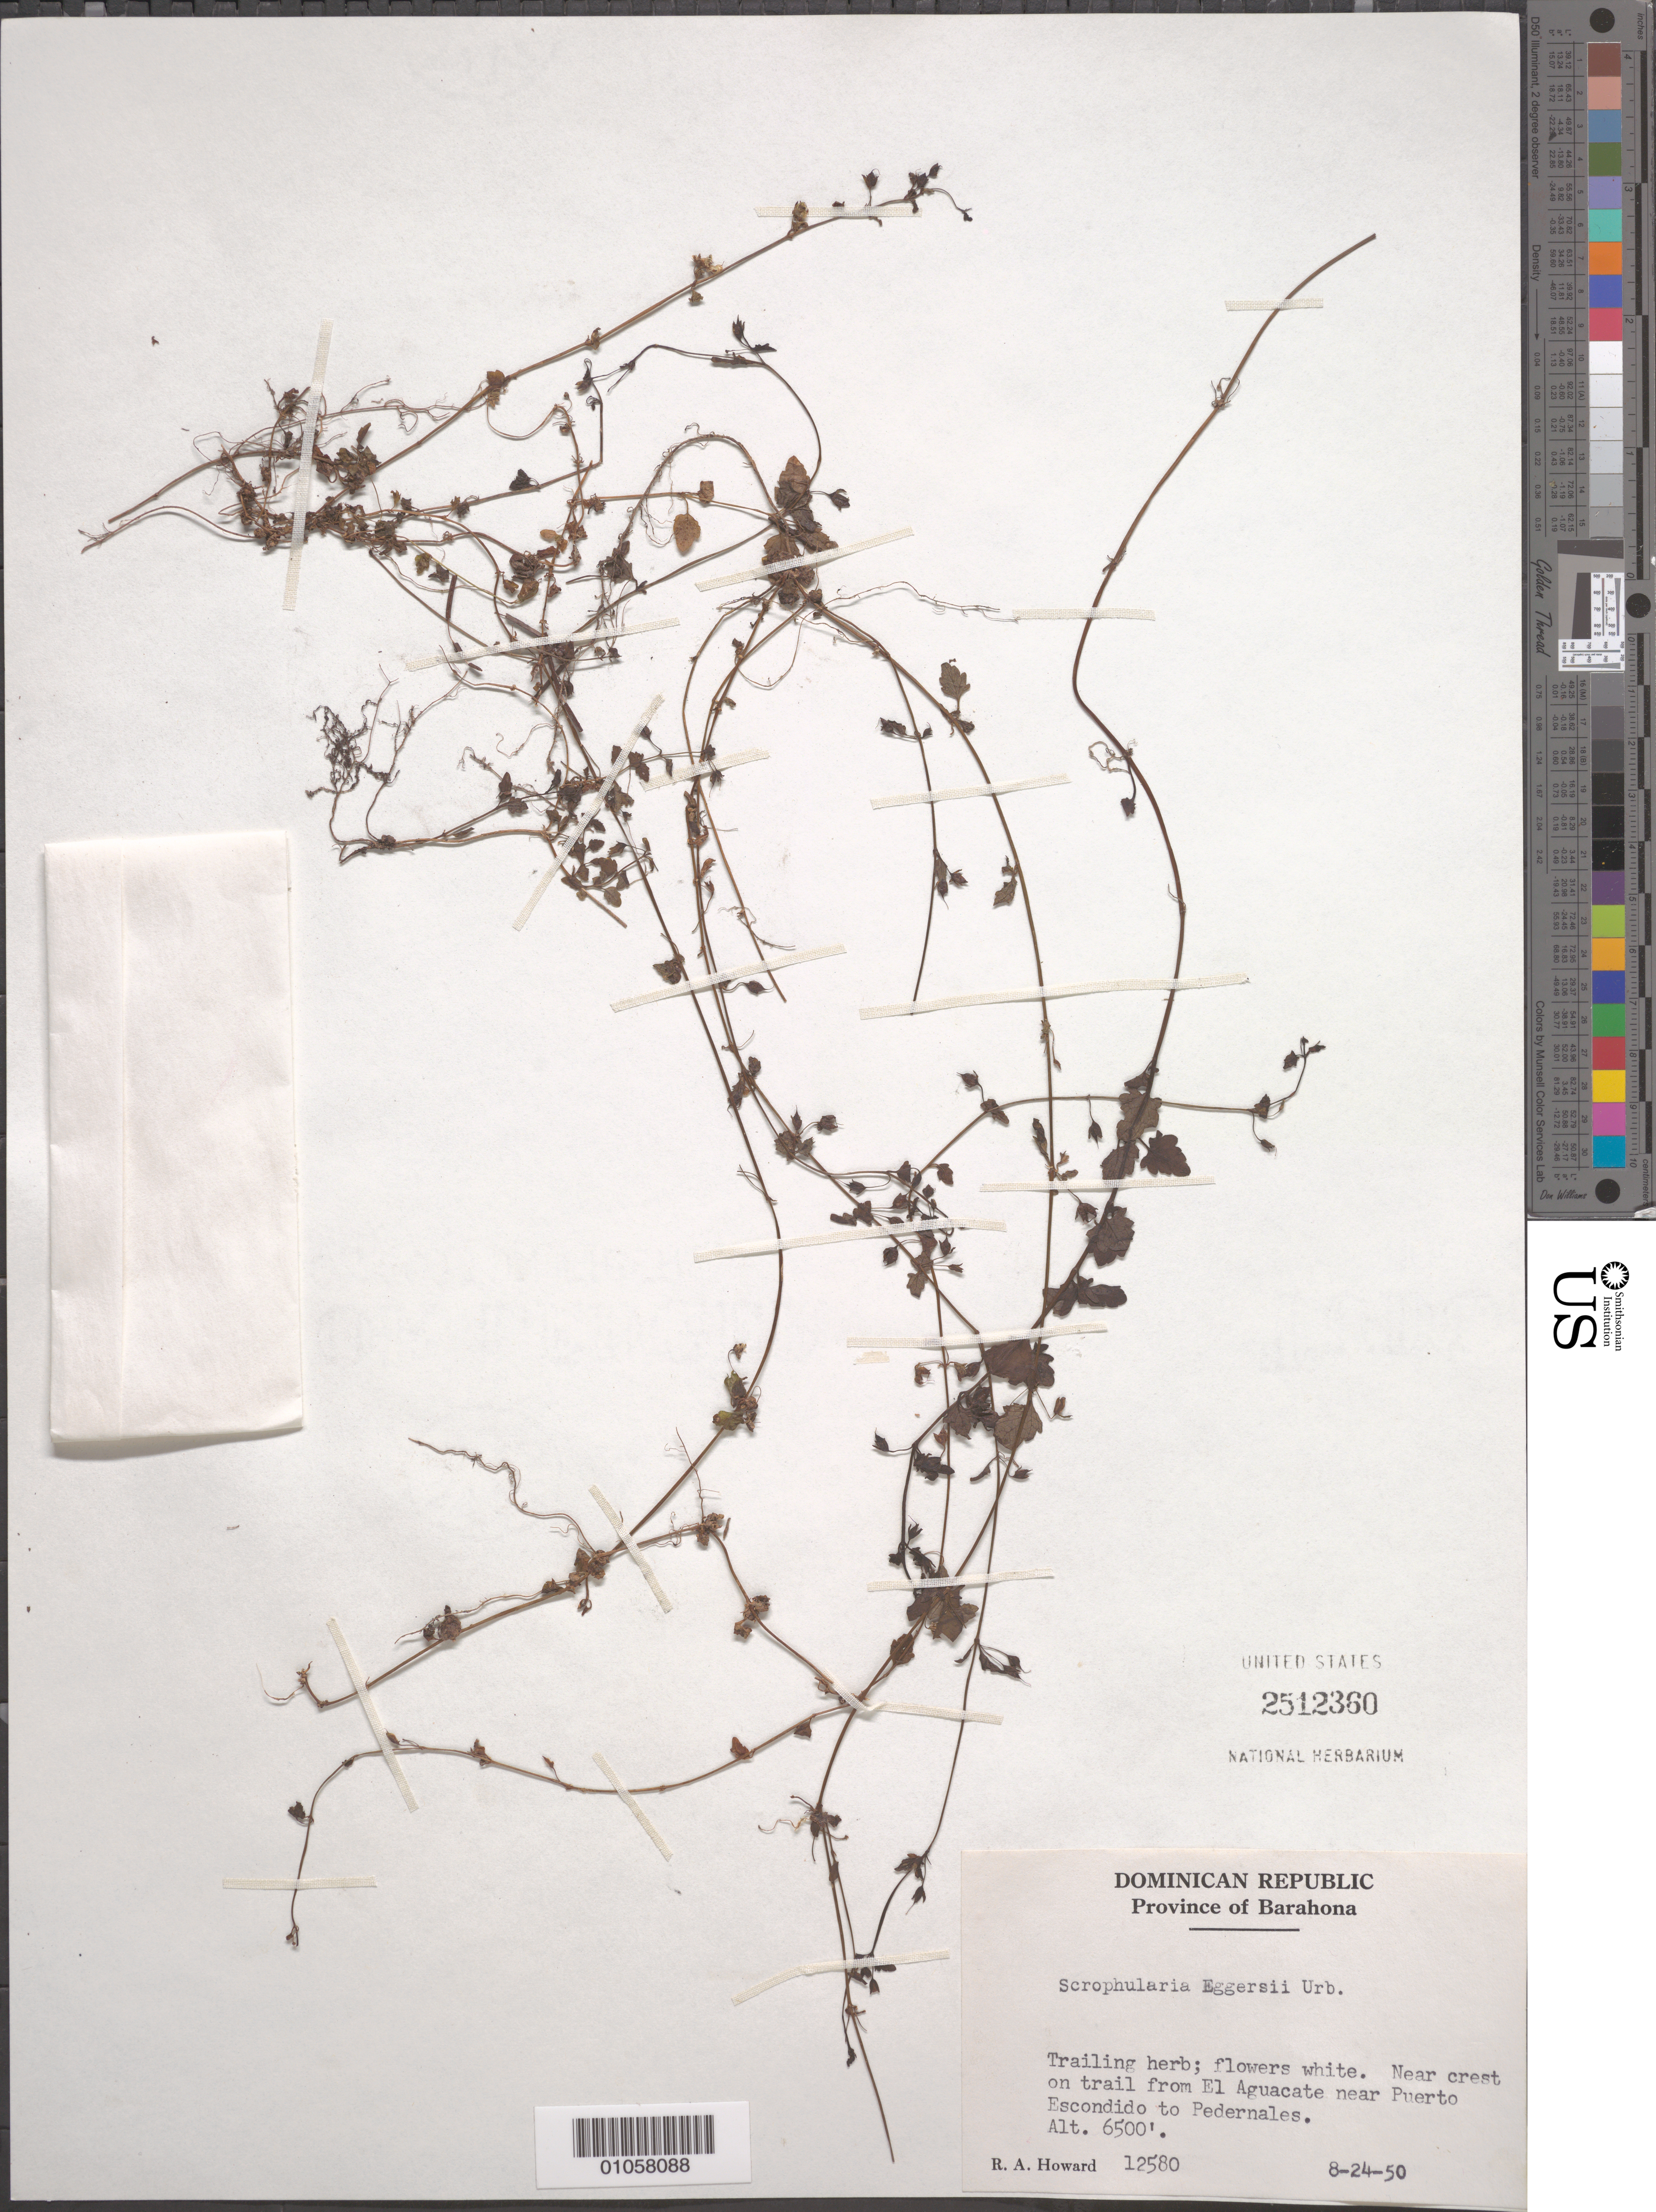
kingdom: Plantae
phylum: Tracheophyta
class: Magnoliopsida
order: Lamiales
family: Scrophulariaceae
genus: Scrophularia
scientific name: Scrophularia eggersii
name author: Urb.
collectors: R. A. Howard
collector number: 12580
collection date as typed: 24 Aug 1950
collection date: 1950-08-24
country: Dominican Republic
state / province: Barahona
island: Hispaniola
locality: Trail from El Aguacate near Puerto Escondido to Perdernales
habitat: Near crest of trail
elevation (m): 1981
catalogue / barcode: US 2512360